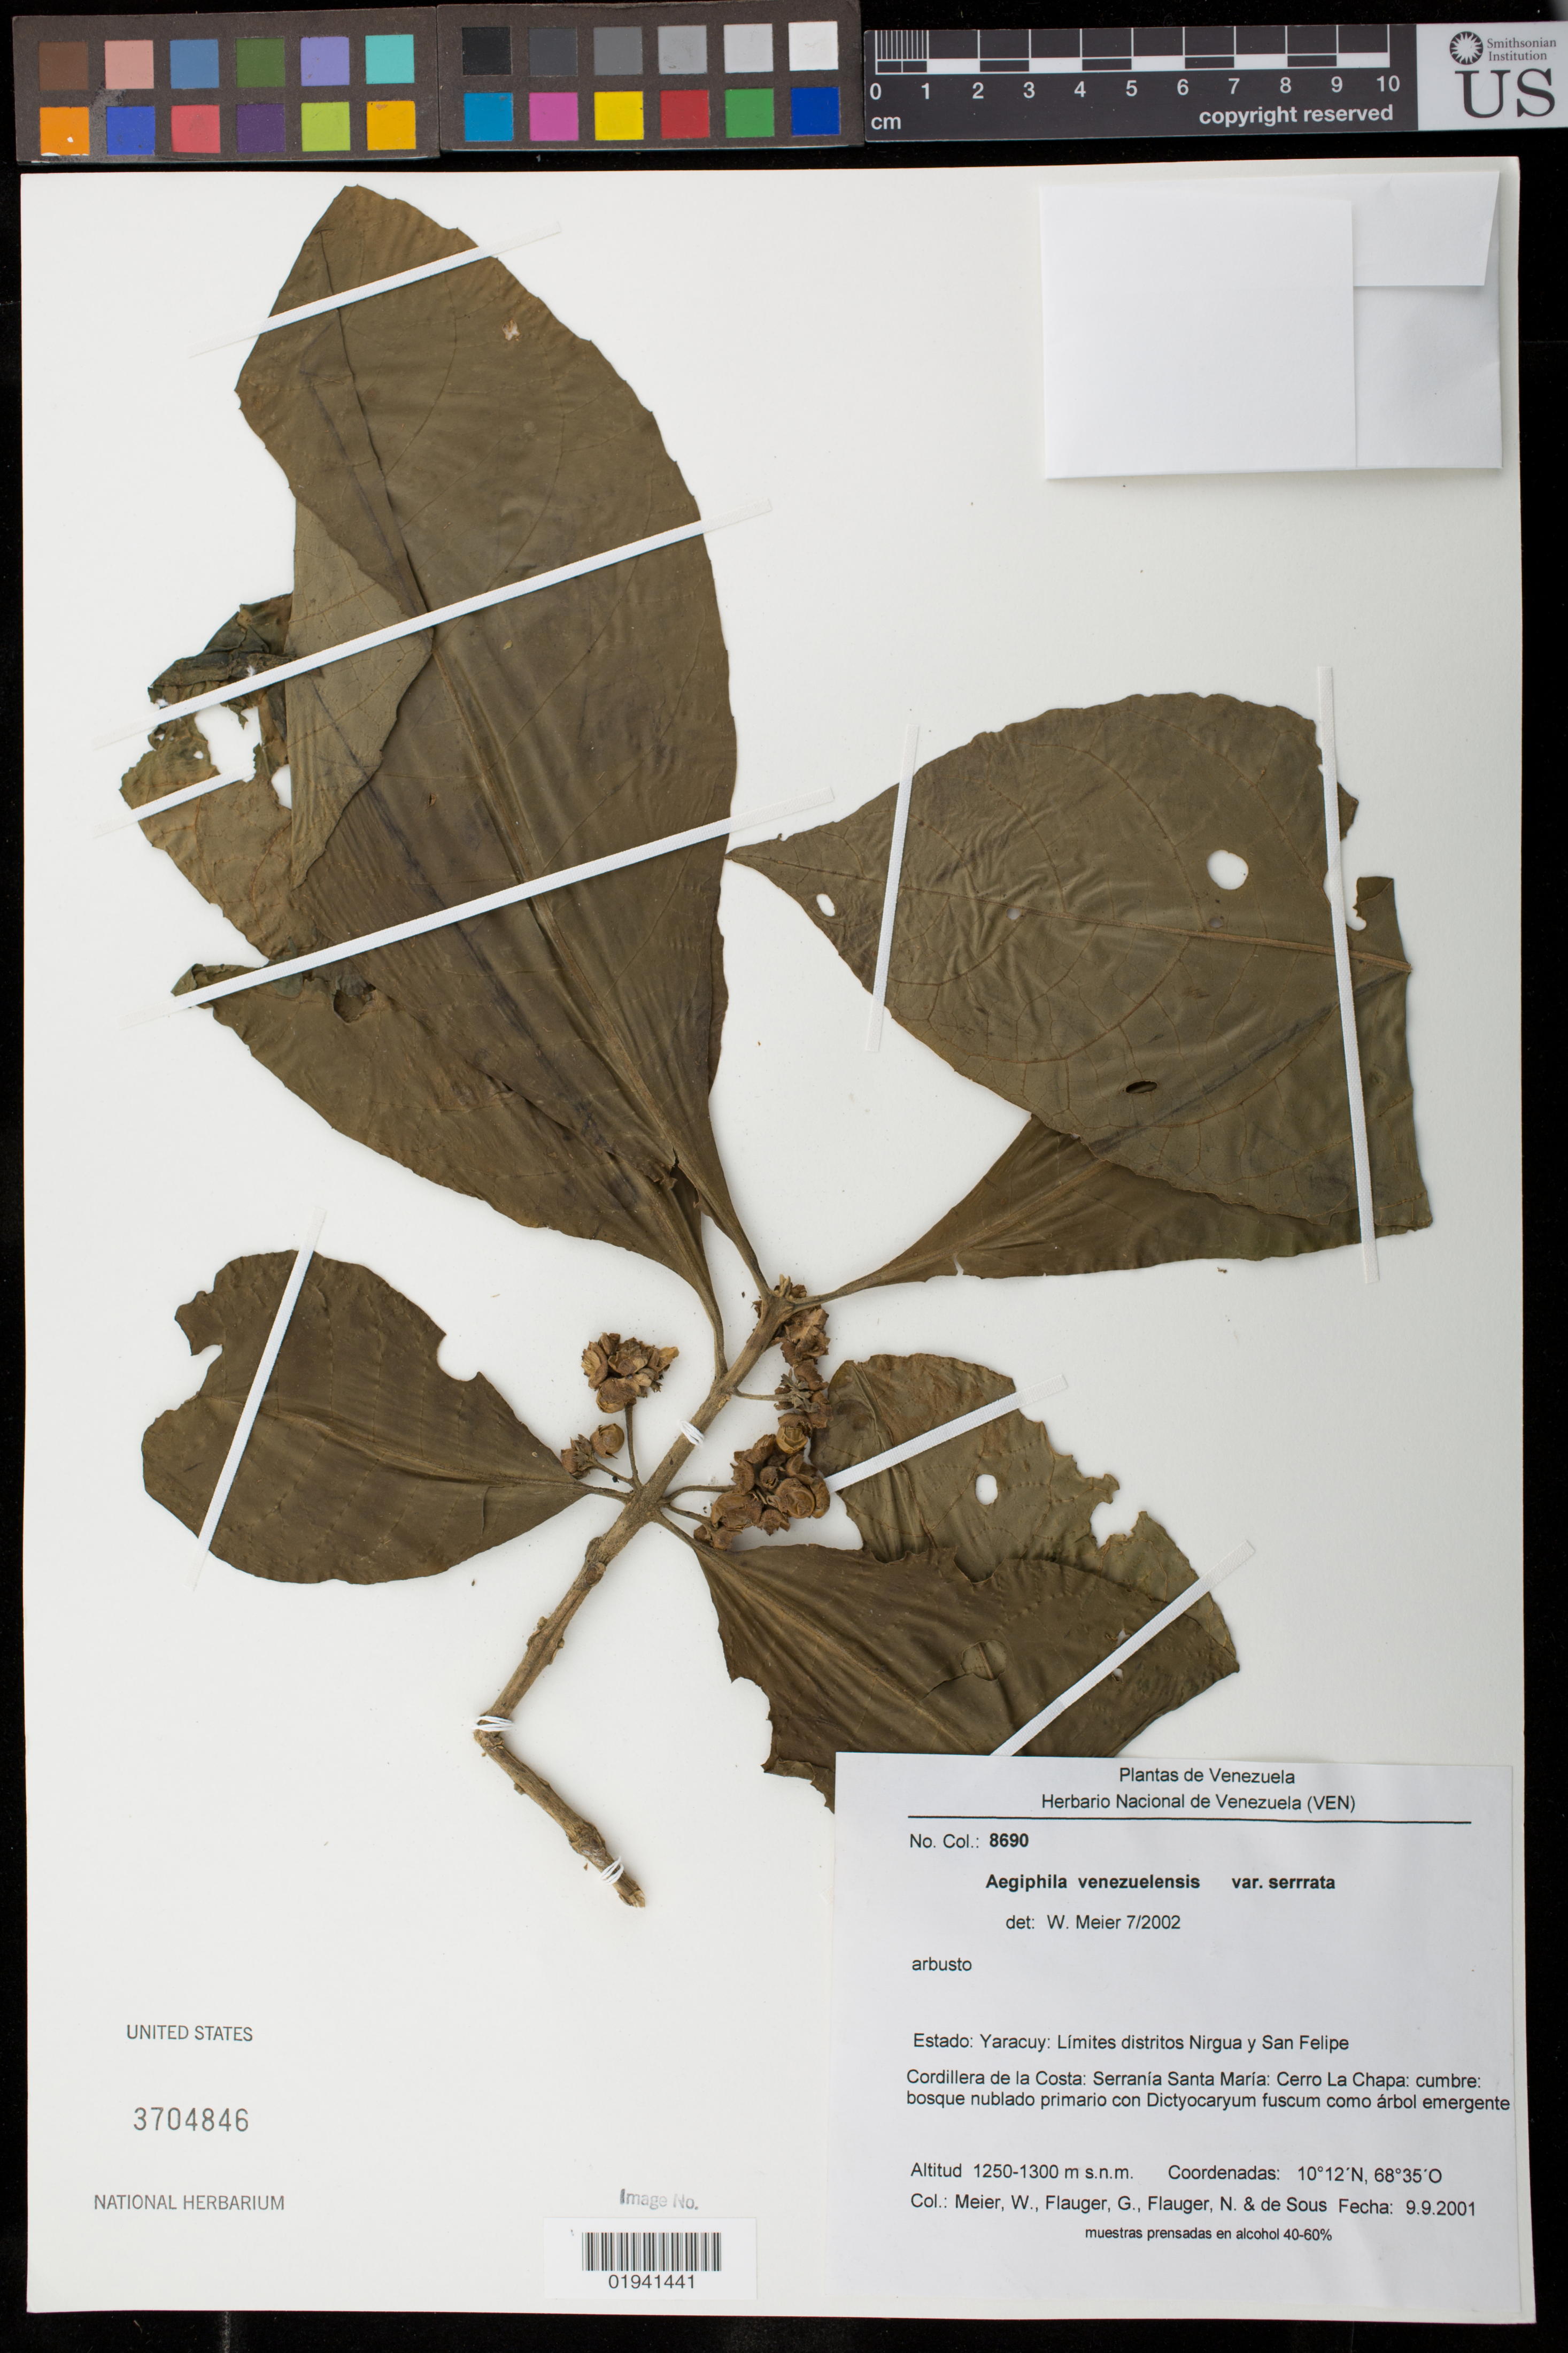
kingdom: Plantae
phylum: Tracheophyta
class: Magnoliopsida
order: Lamiales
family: Lamiaceae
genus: Aegiphila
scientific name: Aegiphila venezuelensis var. serrata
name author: Moldenke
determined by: Meier, Winfried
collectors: W. Meier, G. Flauger & N. Flauger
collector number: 8690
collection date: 2001-09-09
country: Venezuela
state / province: Yaracuy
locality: Limites distritos Nirgua y San Felipe. Cordillera de la Costa; Serrania Santa Maria; Cerro La Chapa; summit.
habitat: bosque nublado primario con Dictyocaryum fuscum como arbol emergente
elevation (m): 1250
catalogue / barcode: US 3704846